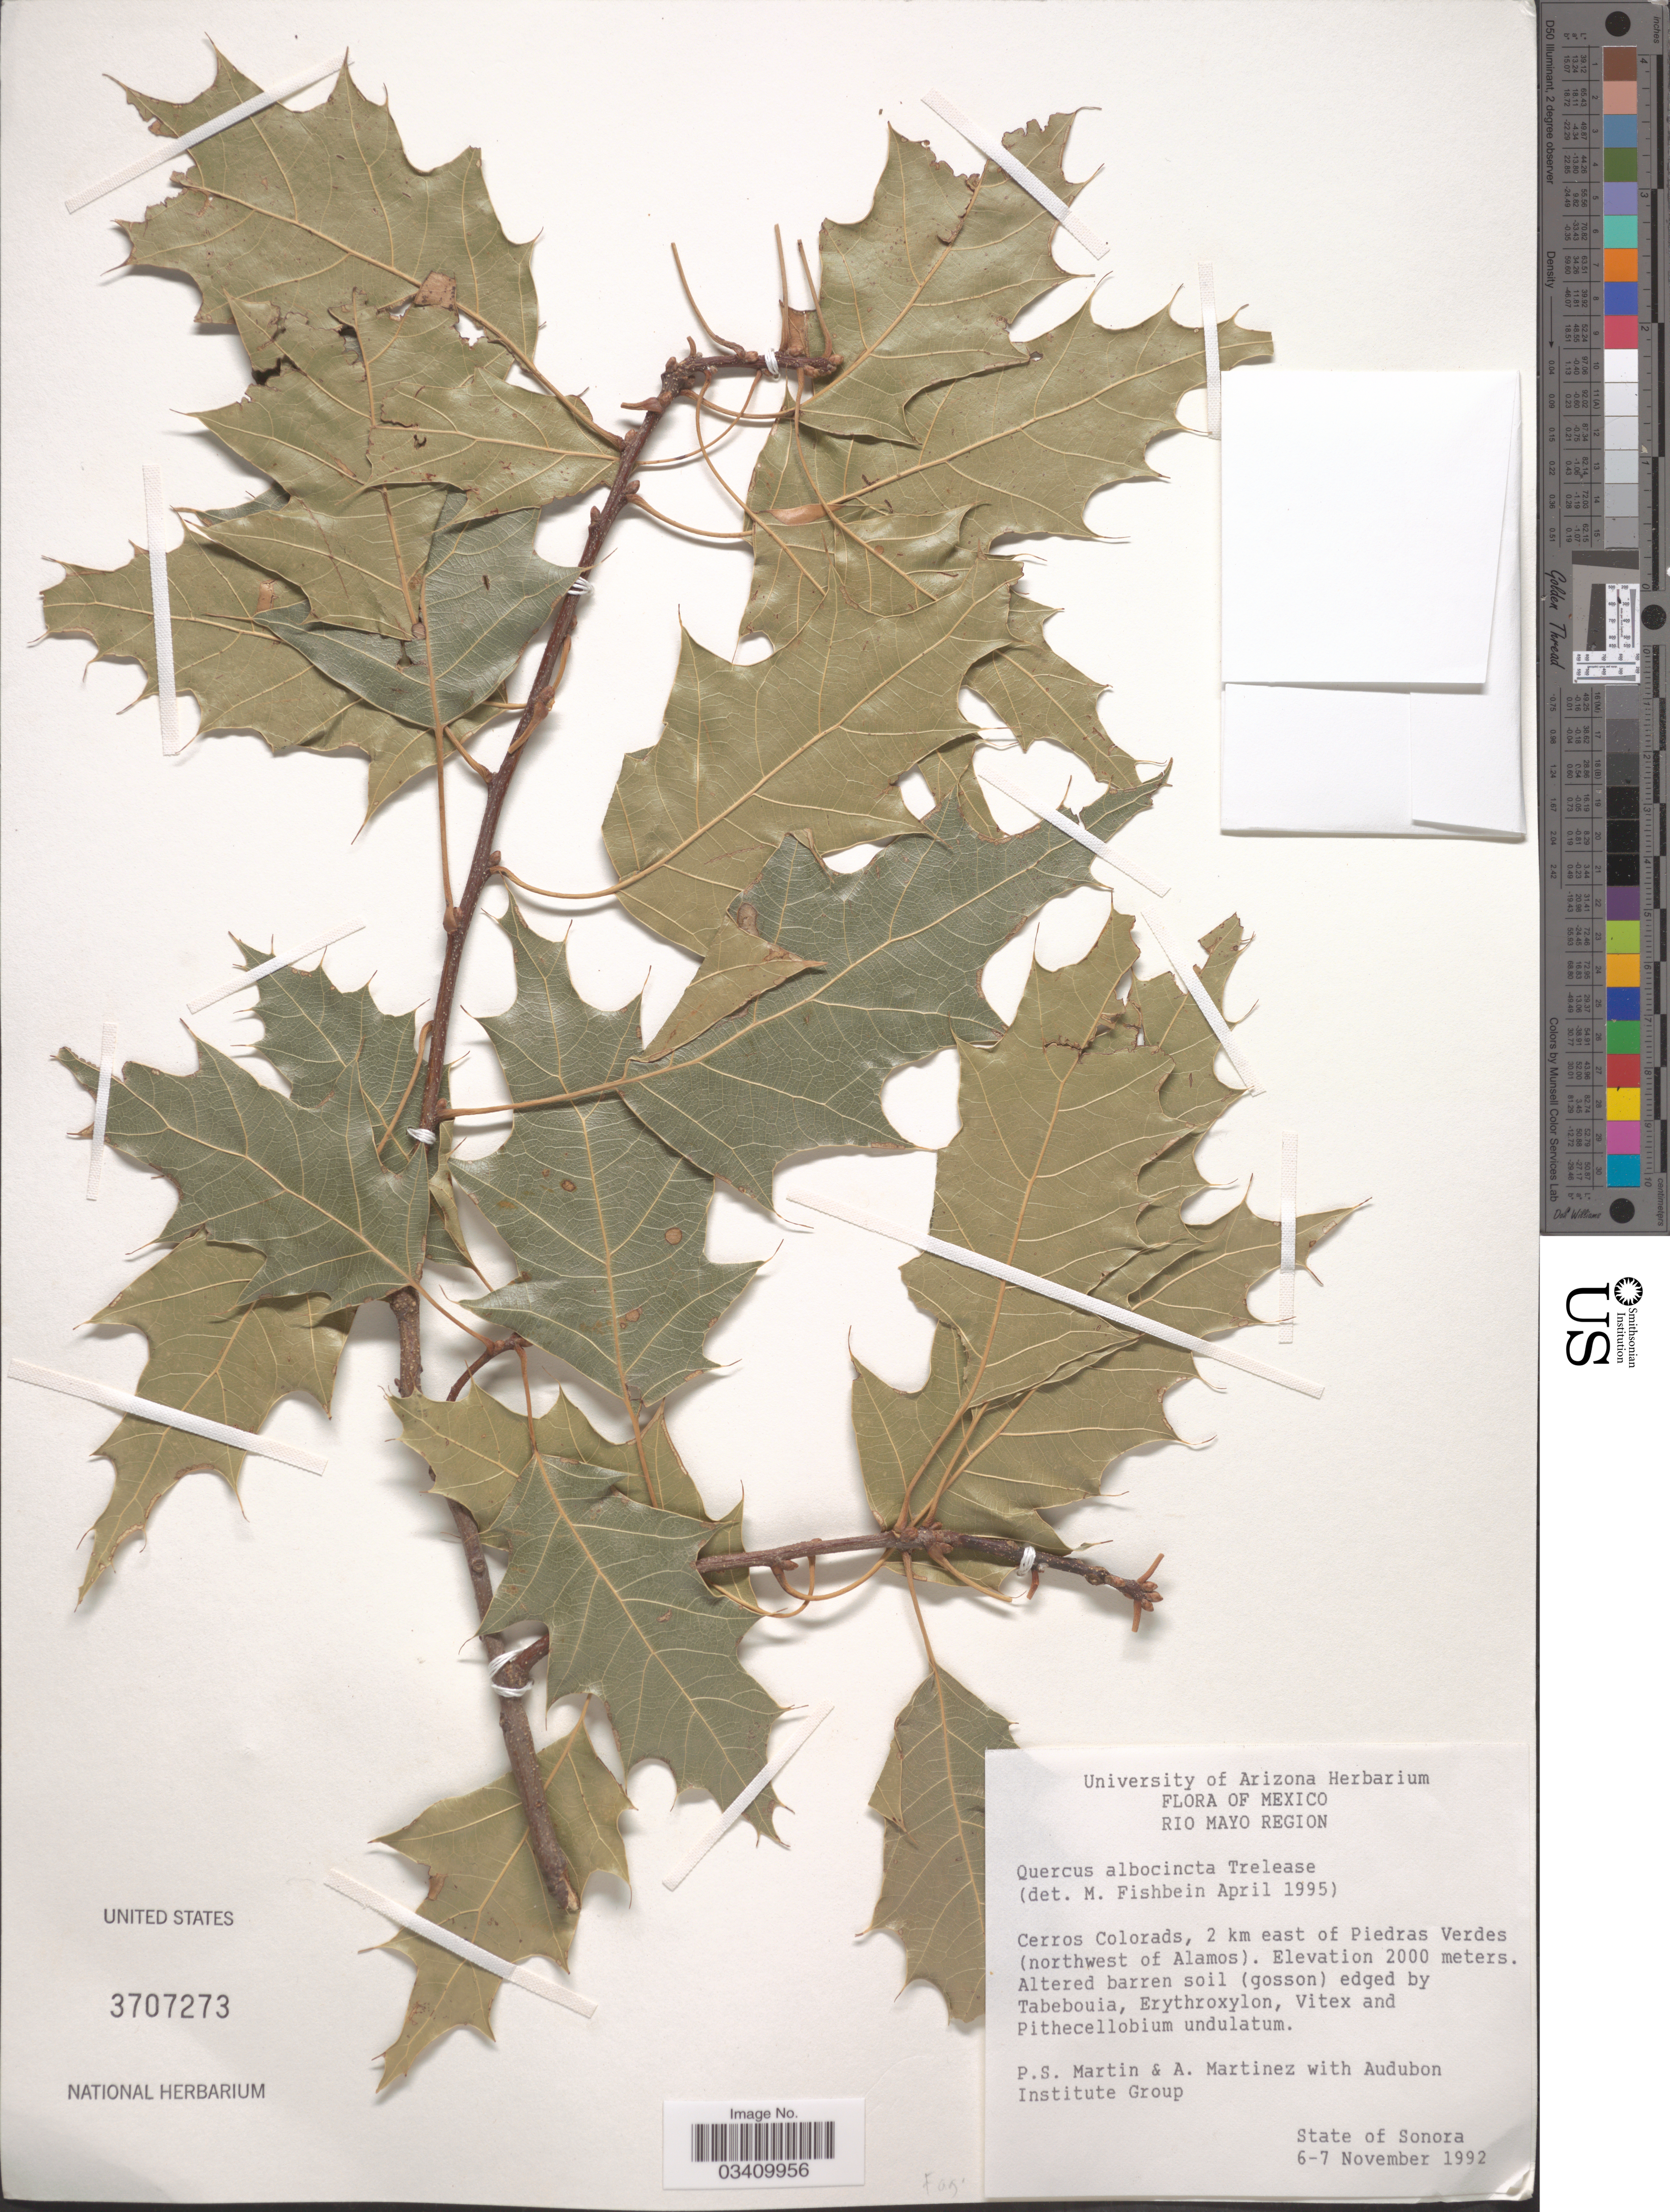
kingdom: Plantae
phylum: Tracheophyta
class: Magnoliopsida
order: Fagales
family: Fagaceae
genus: Quercus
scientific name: Quercus albocincta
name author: Trel.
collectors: P. S. Martin, A. Martinez & Audubon Institute Group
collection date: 1992-11-06/1992-11-07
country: Mexico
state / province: Sonora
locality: Rio Mayo Region. Cerros Colorads, 2 km east of Piedras Verdes (northwest of Alamos).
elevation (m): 2000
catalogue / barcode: US 3707273